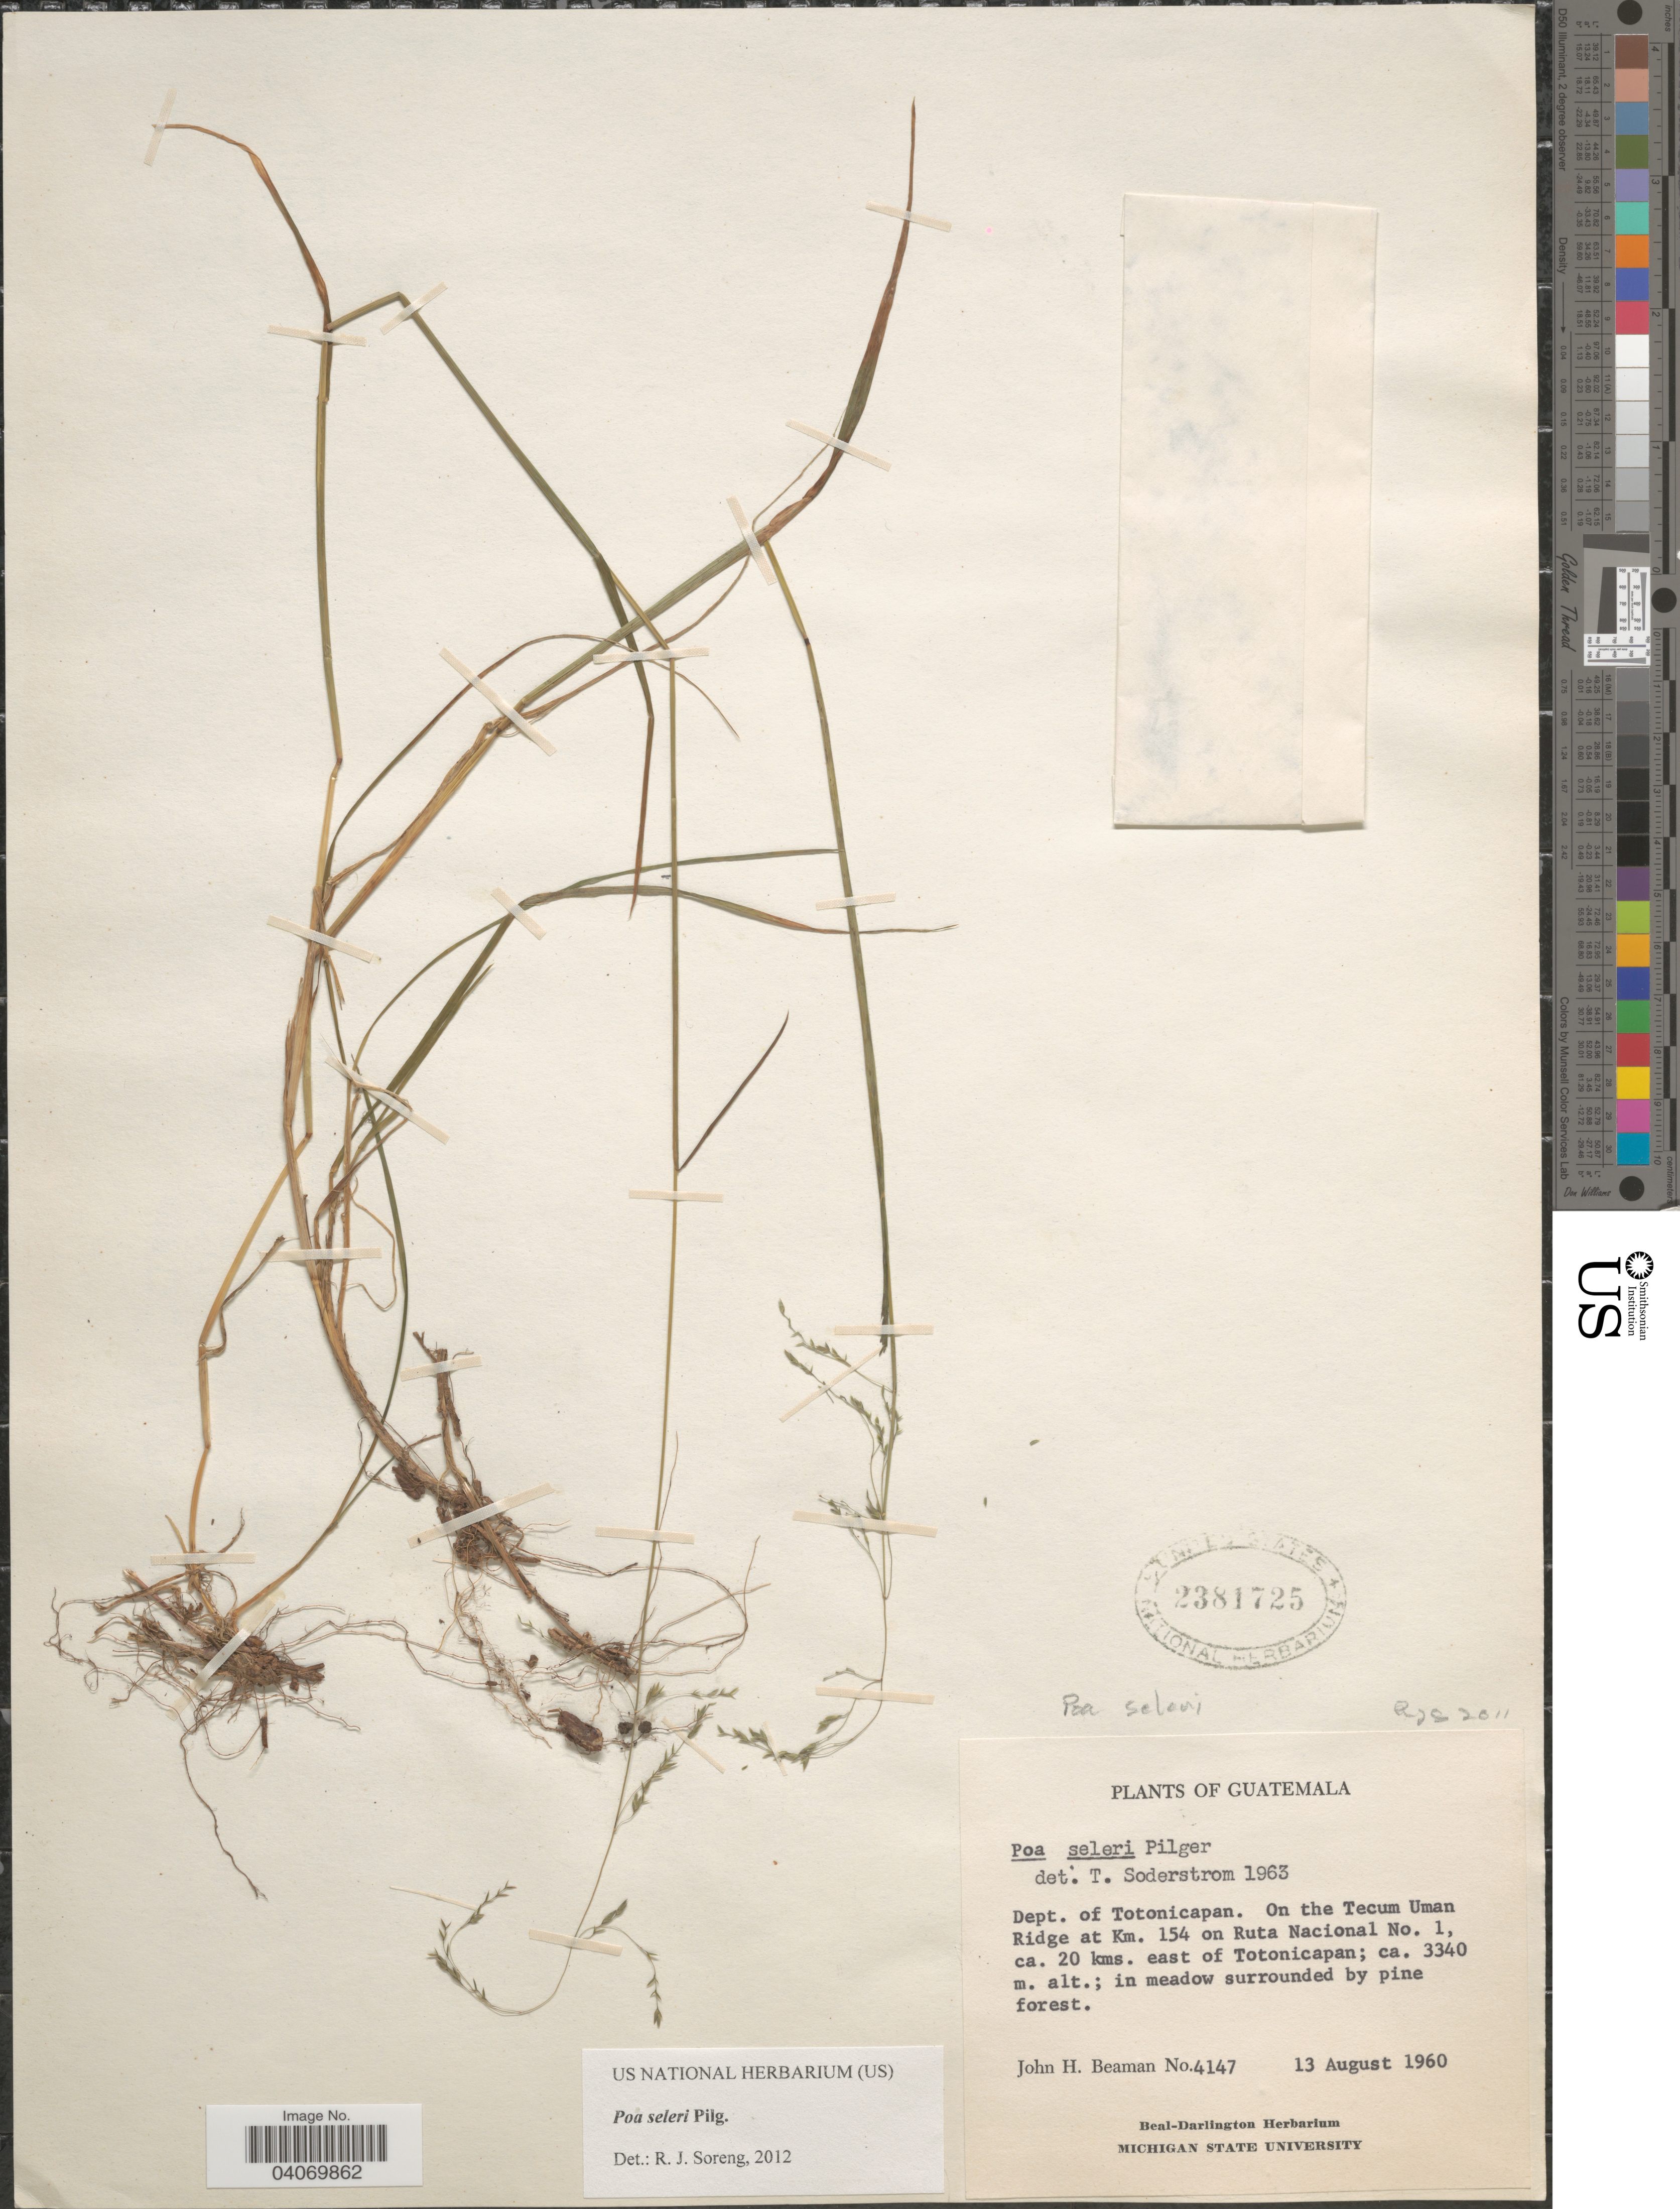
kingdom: Plantae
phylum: Tracheophyta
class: Liliopsida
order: Poales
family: Poaceae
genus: Poa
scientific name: Poa seleri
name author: Pilg.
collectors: J. H. Beaman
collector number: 4147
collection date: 1960-08-13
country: Guatemala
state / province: Totonicapan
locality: Dept. of Totonicapan. On the Tecum Uman Ridge at Km. 154 on Ruta Nacional No. 1, ca. 20 kms. east of Totonicapan; in meadow surrounded by pine forest.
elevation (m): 3340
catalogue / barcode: US 2381725